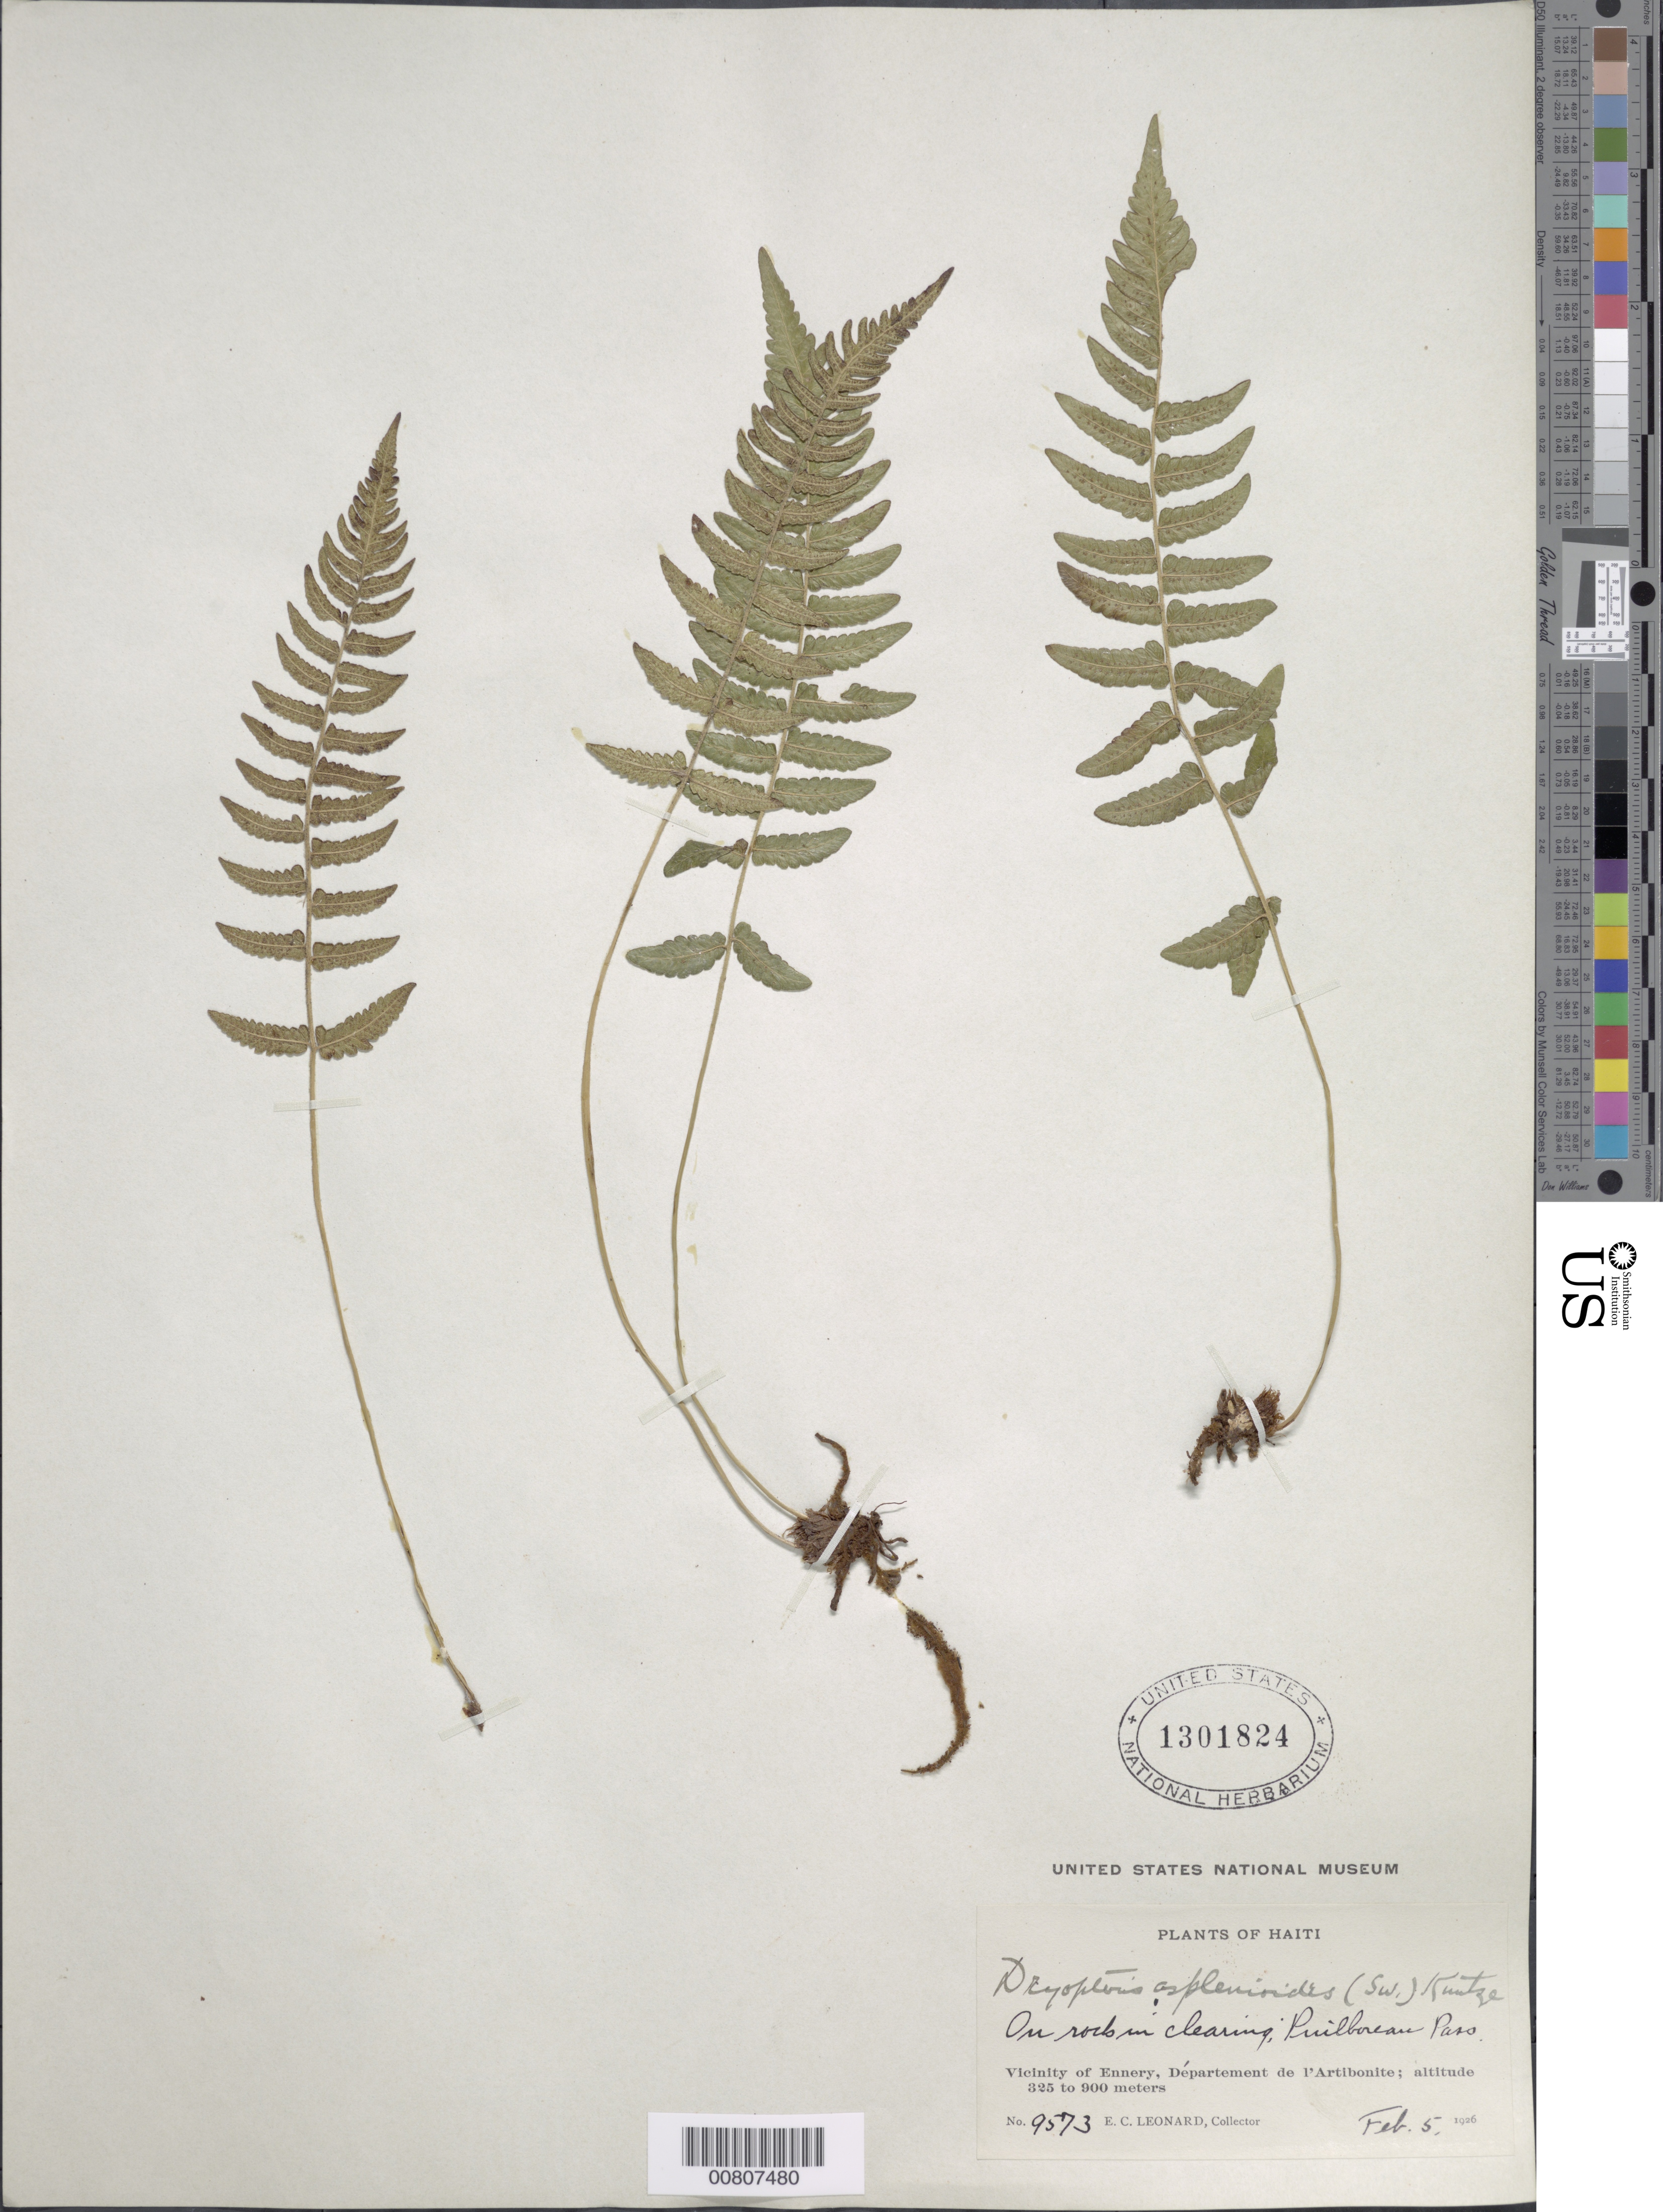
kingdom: Plantae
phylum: Tracheophyta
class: Polypodiopsida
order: Polypodiales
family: Thelypteridaceae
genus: Goniopteris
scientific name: Goniopteris retroflexa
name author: (L.) Pic. Serm.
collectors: E. C. Leonard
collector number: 9573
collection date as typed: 05 Feb 1926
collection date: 1926-02-05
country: Haiti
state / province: Artibonite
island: Hispaniola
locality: Ennery vicinity, Puilbooreau Pass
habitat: On rock in clearing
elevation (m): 325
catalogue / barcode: US 1301824